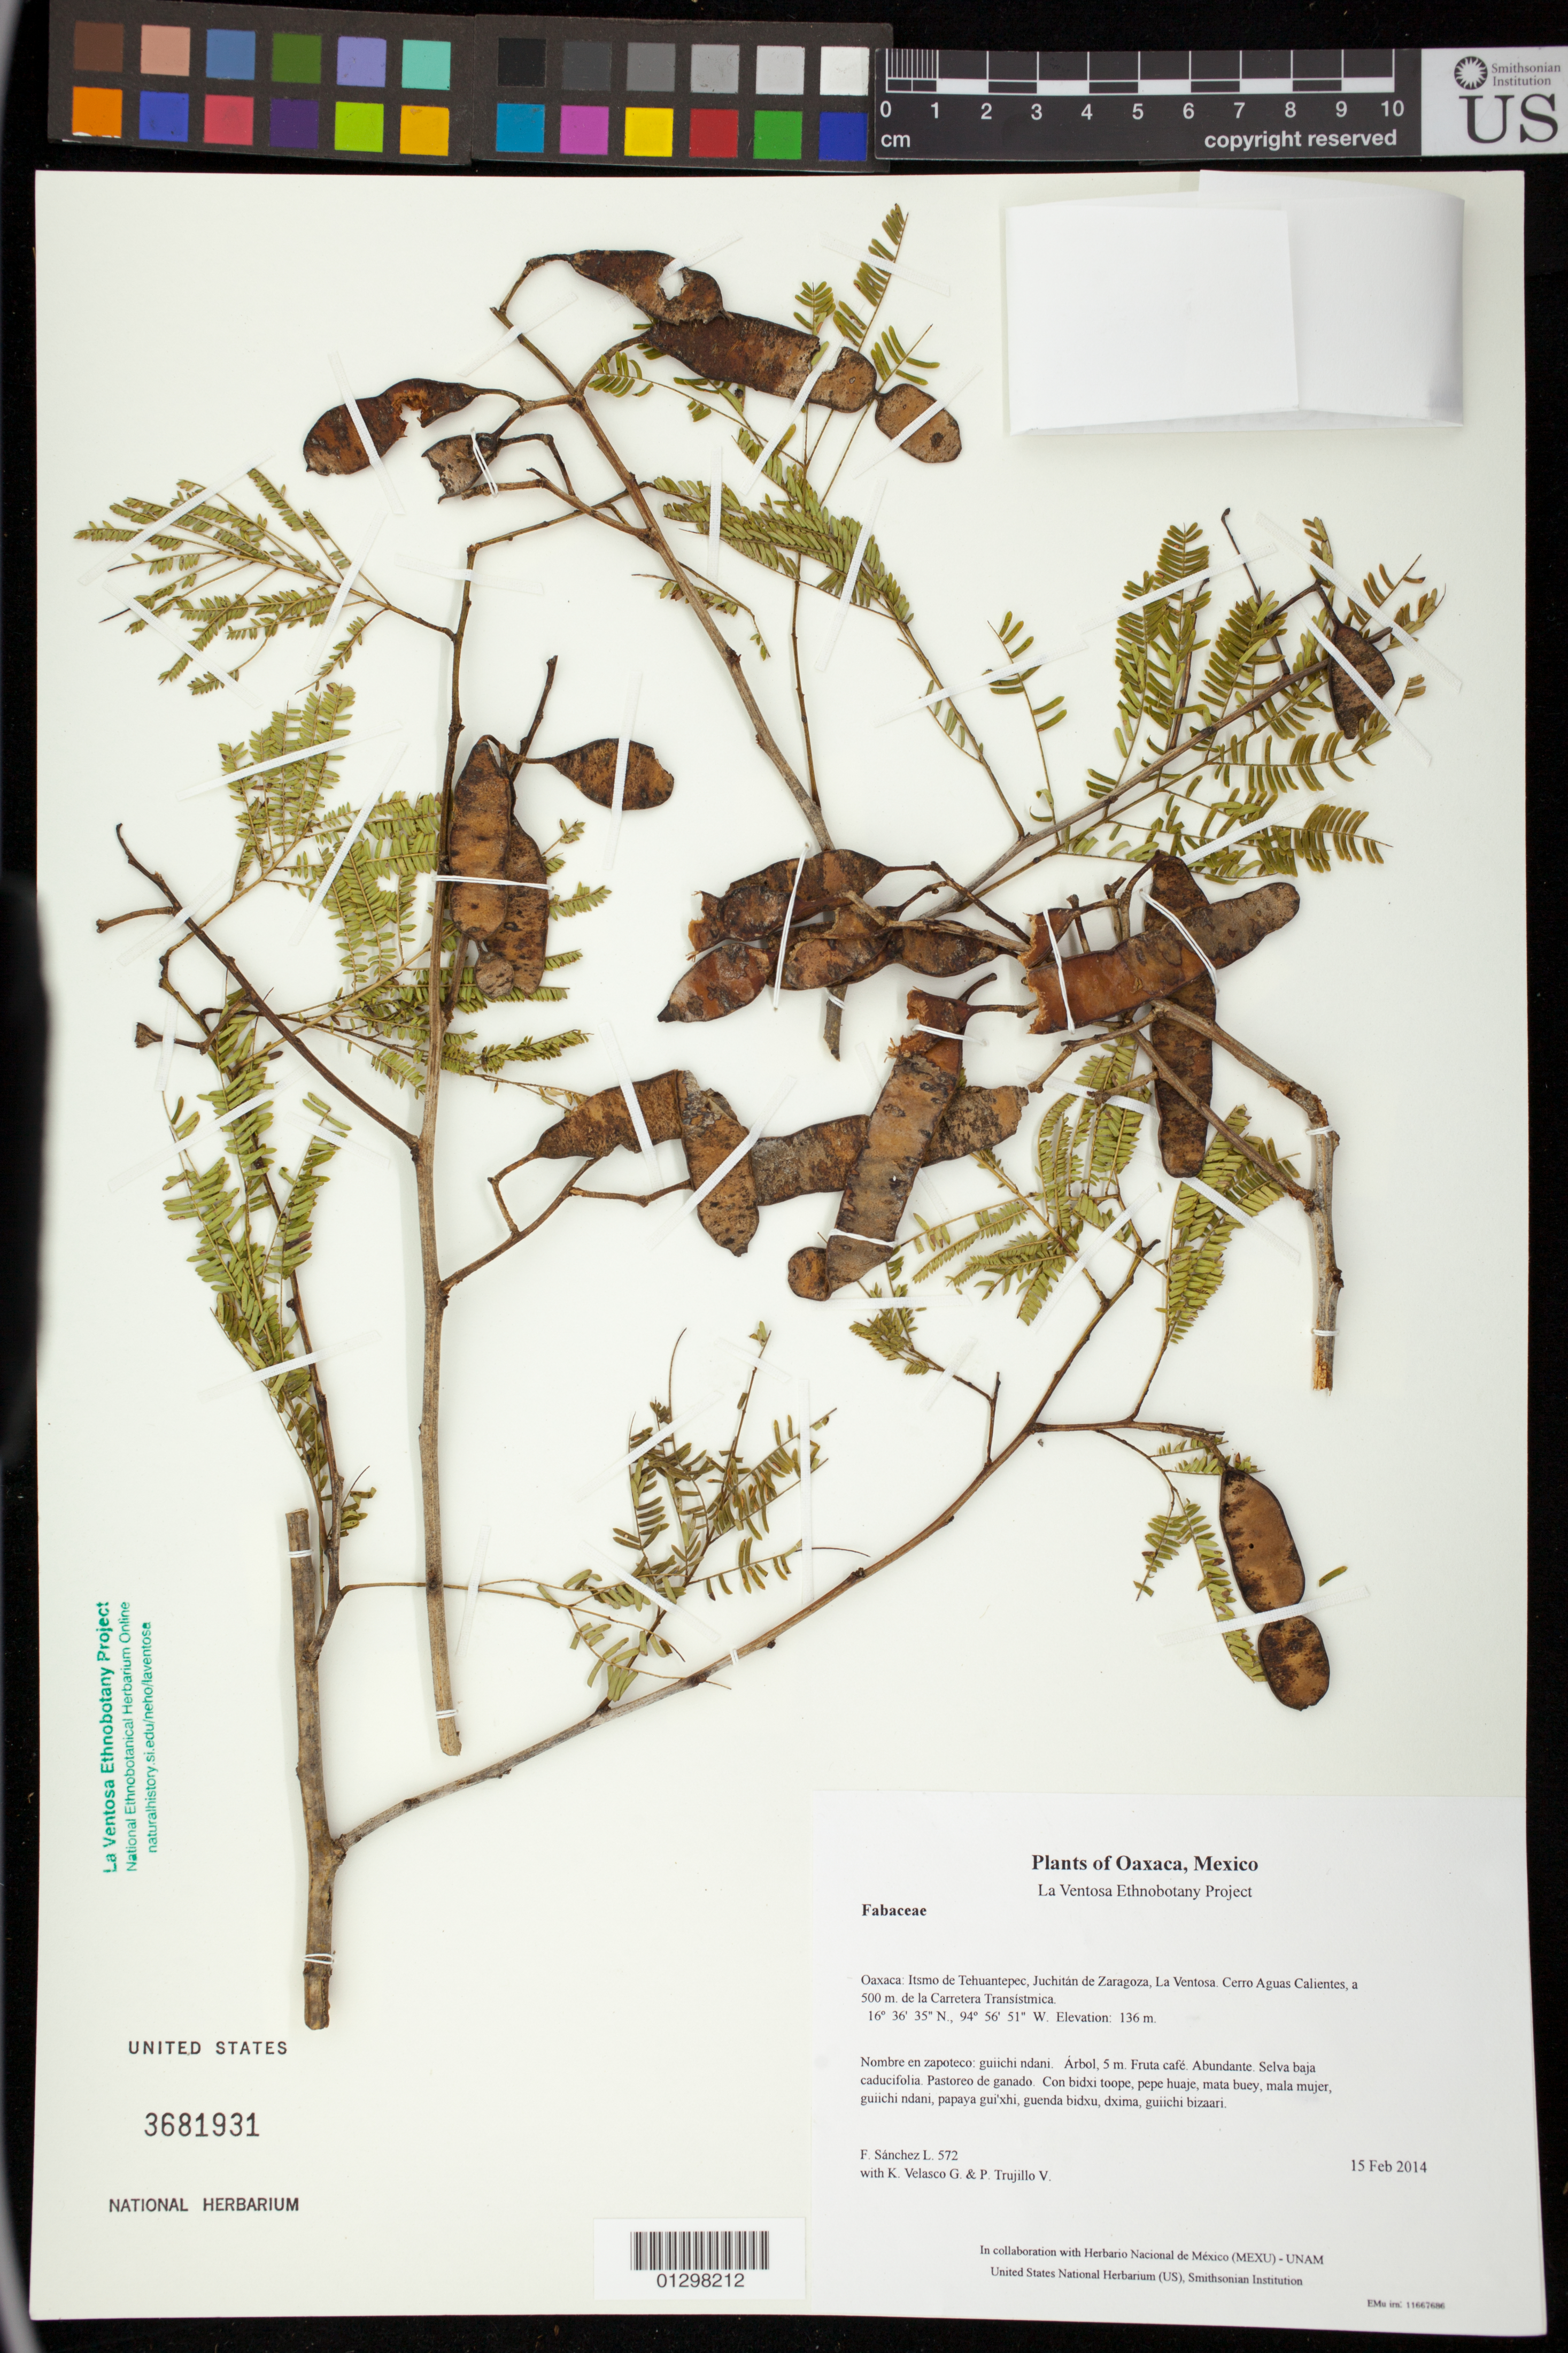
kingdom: Plantae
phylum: Tracheophyta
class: Magnoliopsida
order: Fabales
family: Fabaceae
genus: Senegalia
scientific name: Senegalia picachensis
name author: (Brandegee) Britton & Rose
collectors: F. Sánchez L., K. Velasco G. & P. Trujillo V.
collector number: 572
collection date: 2014-02-15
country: Mexico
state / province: Oaxaca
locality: Itsmo de Tehuantepec, Juchitán de Zaragoza, La Ventosa. Cerro Aguas Calientes, a 500 m. de la Carretera Transístmica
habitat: Selva baja caducifolia. Pastoreo de ganado.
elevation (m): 136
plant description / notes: JEBOT, MEXU, SERO, US; Yaga. 5 m. Cuaananaxhi namuu. Stale.; zarza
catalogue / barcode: US 3681931